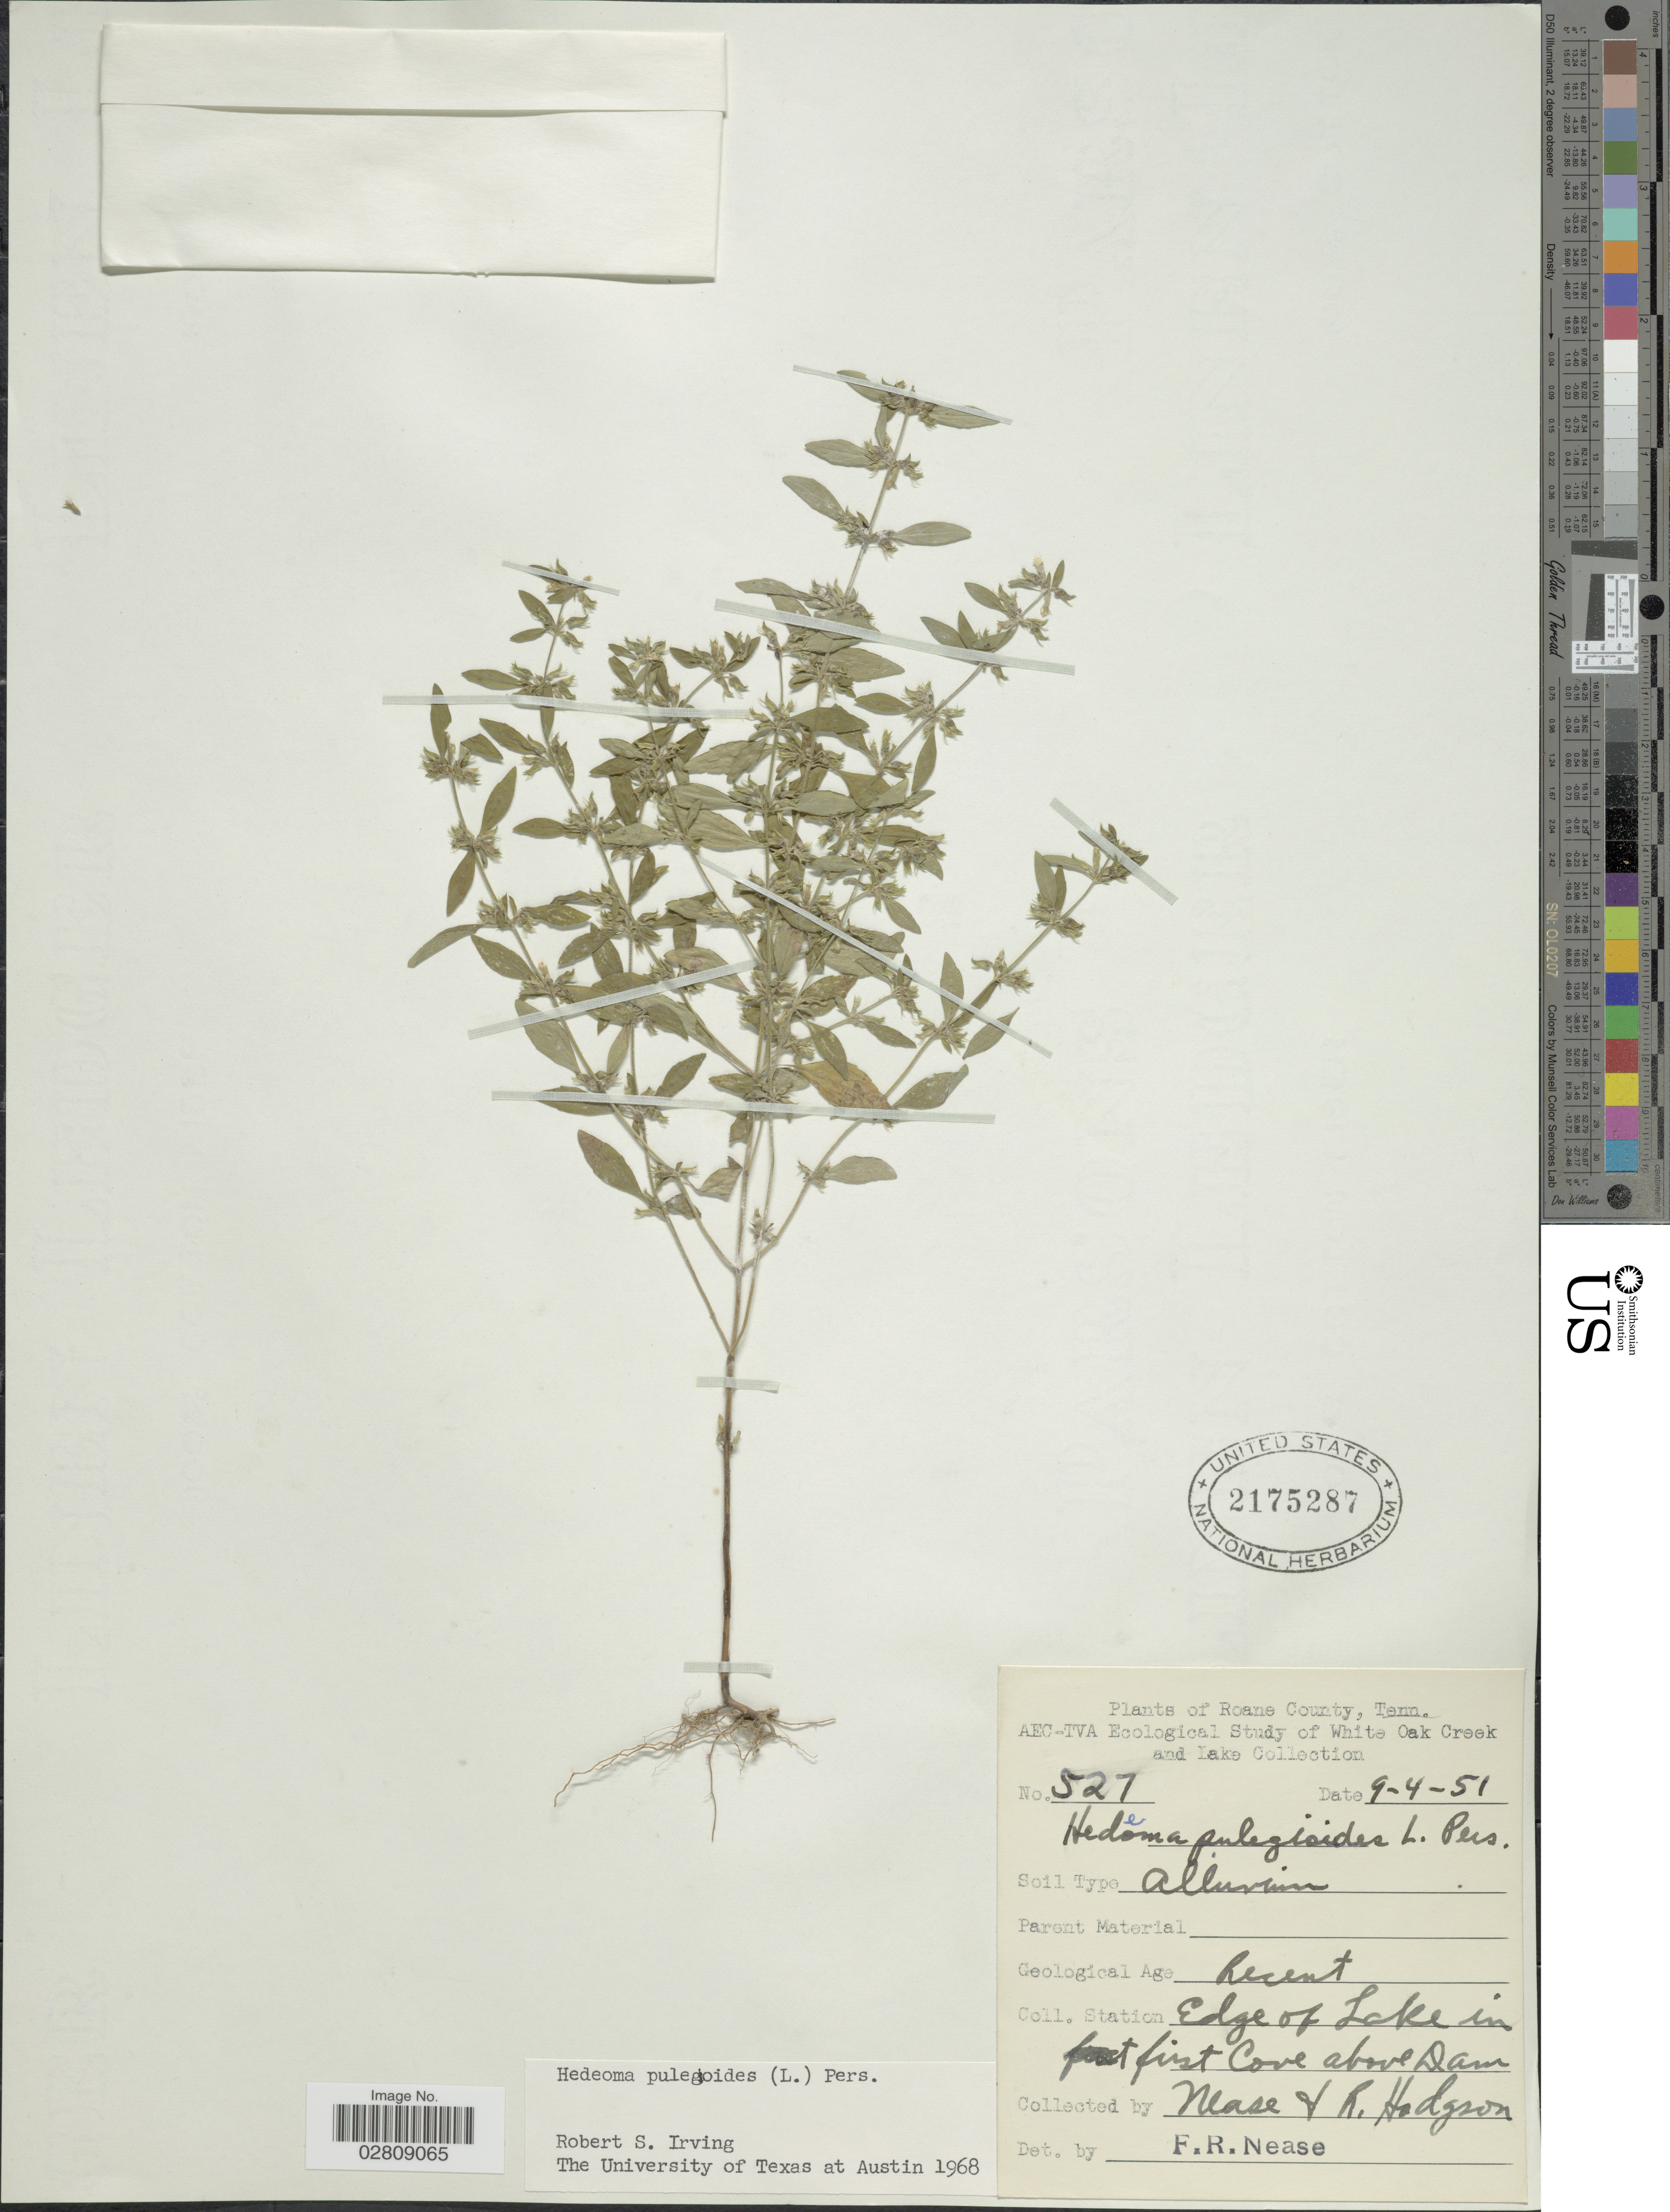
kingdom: Plantae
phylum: Tracheophyta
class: Magnoliopsida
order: Lamiales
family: Lamiaceae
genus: Hedeoma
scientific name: Hedeoma pulegioides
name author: (L.) Pers.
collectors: F. Nease & R. Hodgson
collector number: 527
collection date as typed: Transcribed d/m/y: 4/9/51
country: United States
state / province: Tennessee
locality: Roane County, White Oak Creek and Lake, Edge of Lake in first Cove above Dam.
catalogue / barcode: US 2175287